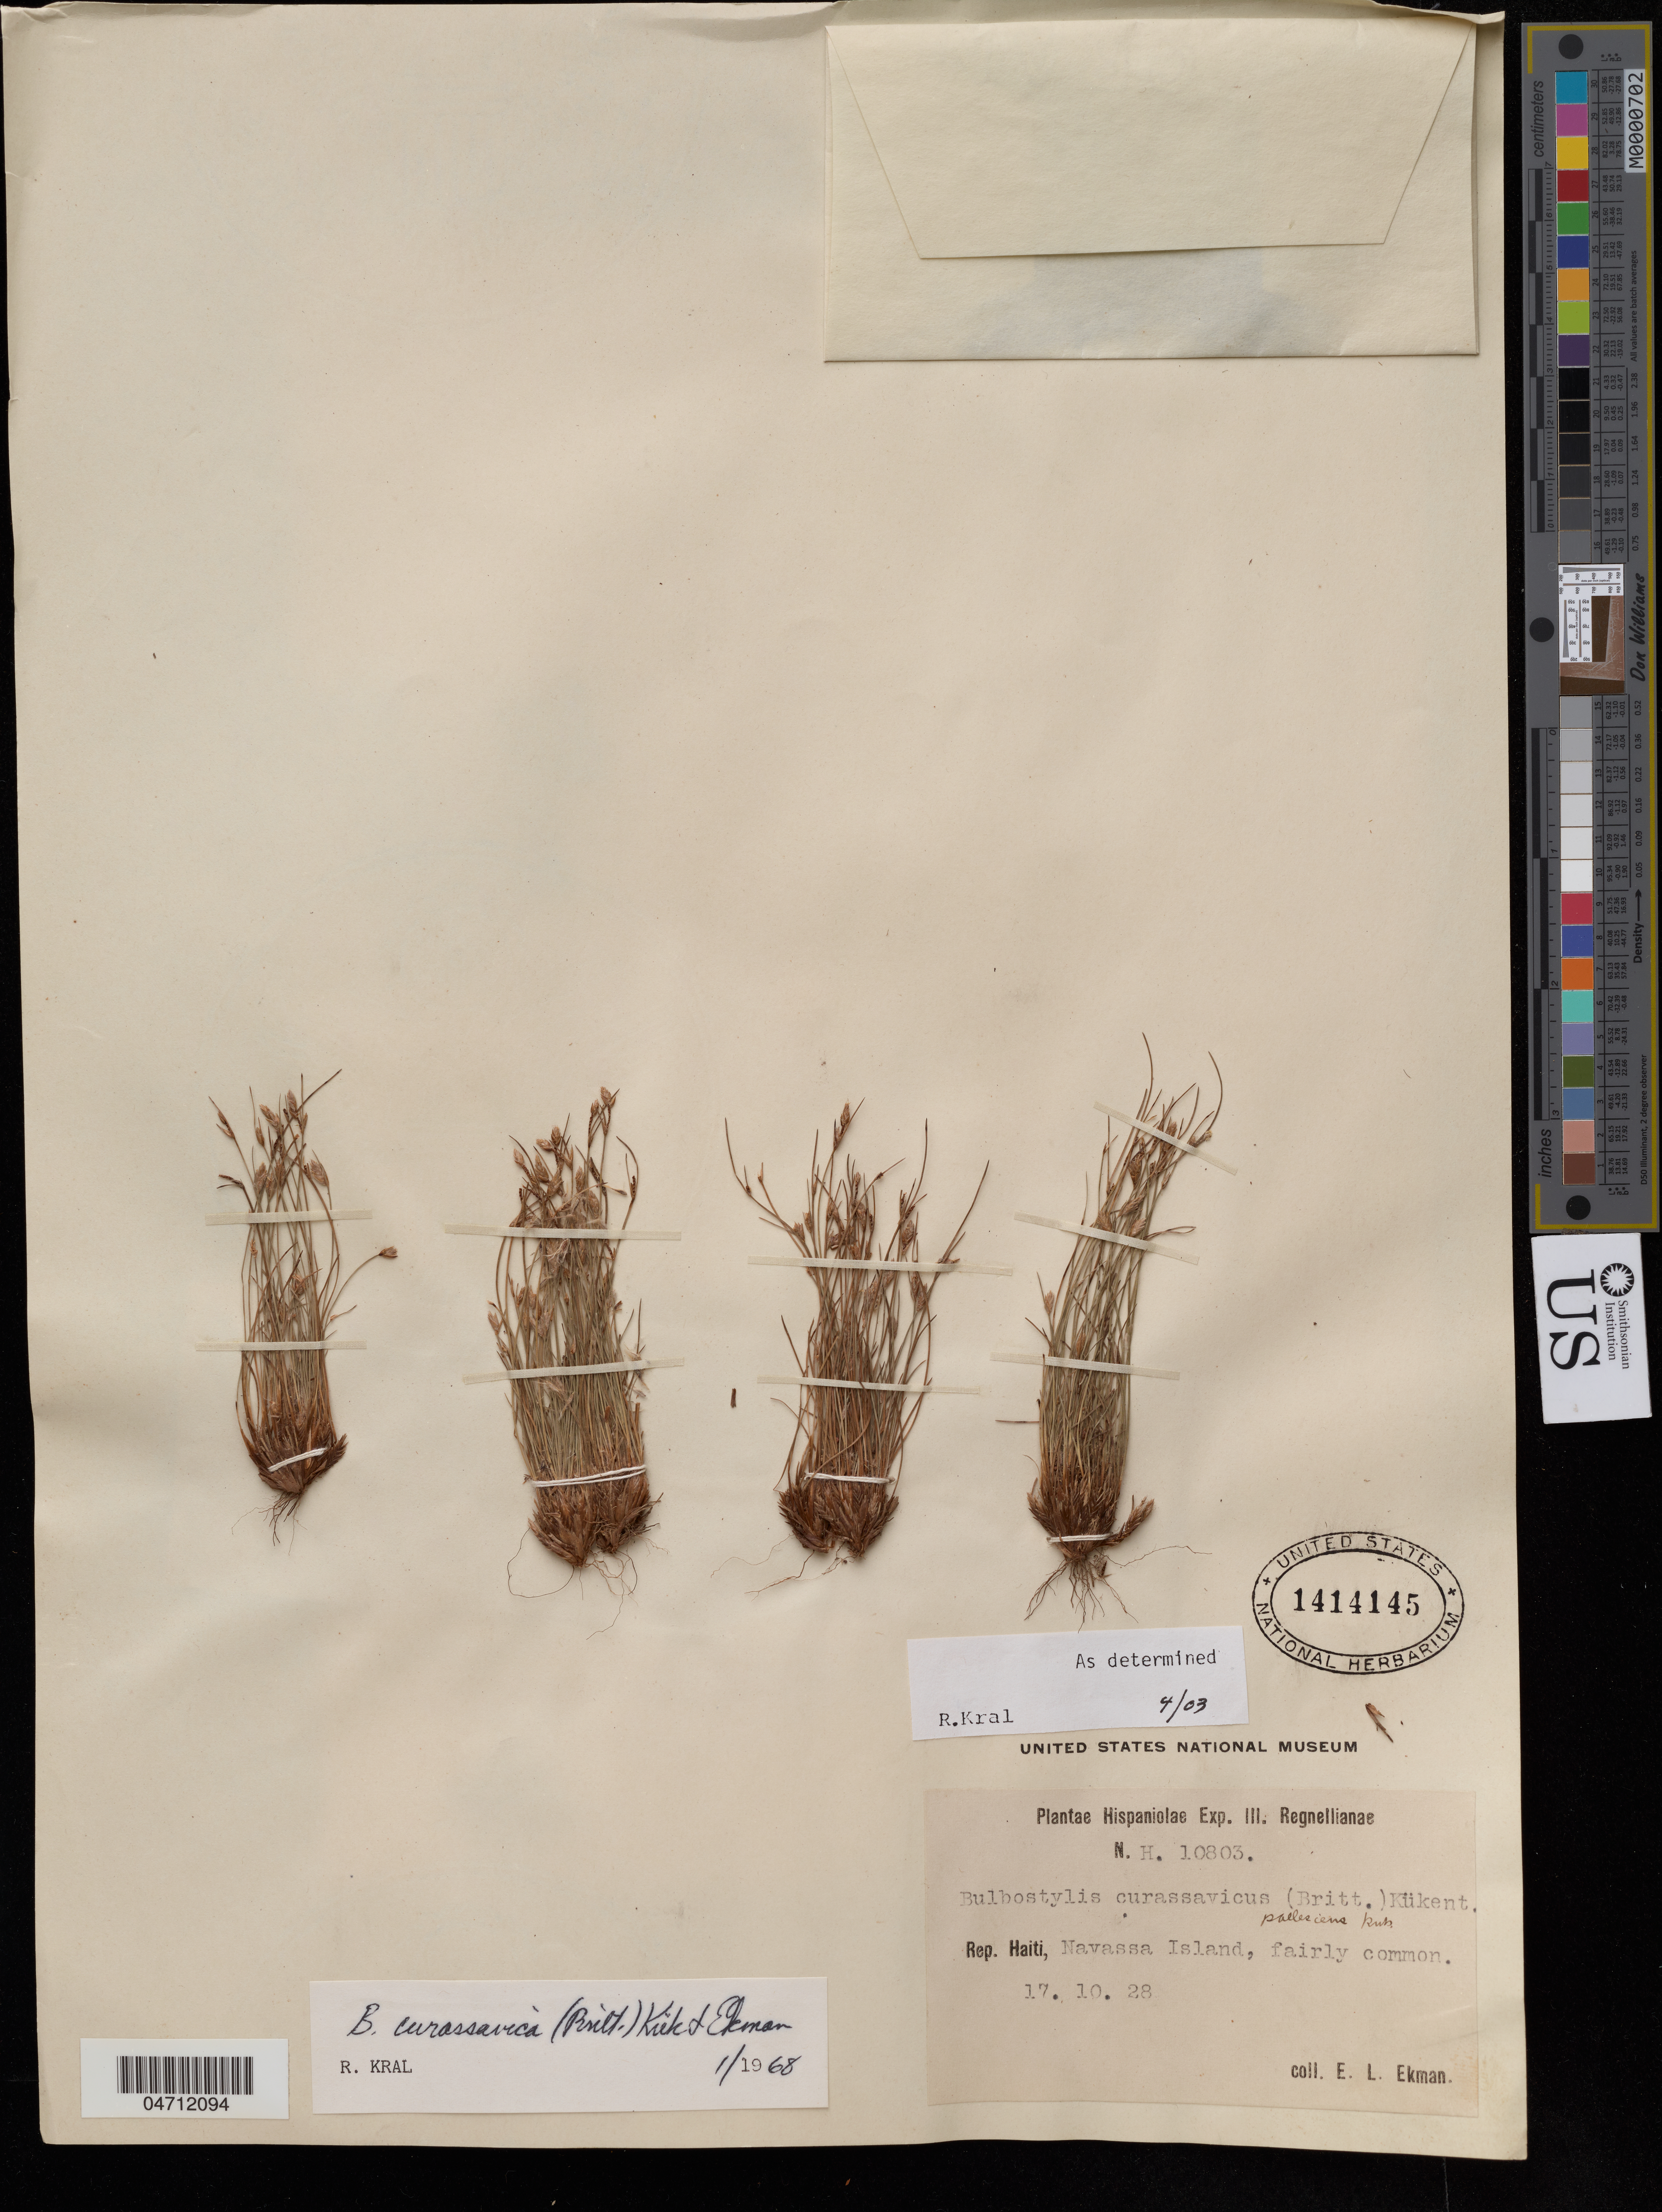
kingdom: Plantae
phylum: Tracheophyta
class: Liliopsida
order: Poales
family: Cyperaceae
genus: Bulbostylis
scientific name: Bulbostylis curassavica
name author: (Britton) Kük. & Ekman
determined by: Kral, R.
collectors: E. L. Ekman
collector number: H.10803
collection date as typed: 17 Oct 1928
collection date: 1928-10-17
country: Haiti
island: Navassa Island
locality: Navassa Island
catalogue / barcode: US 1414145